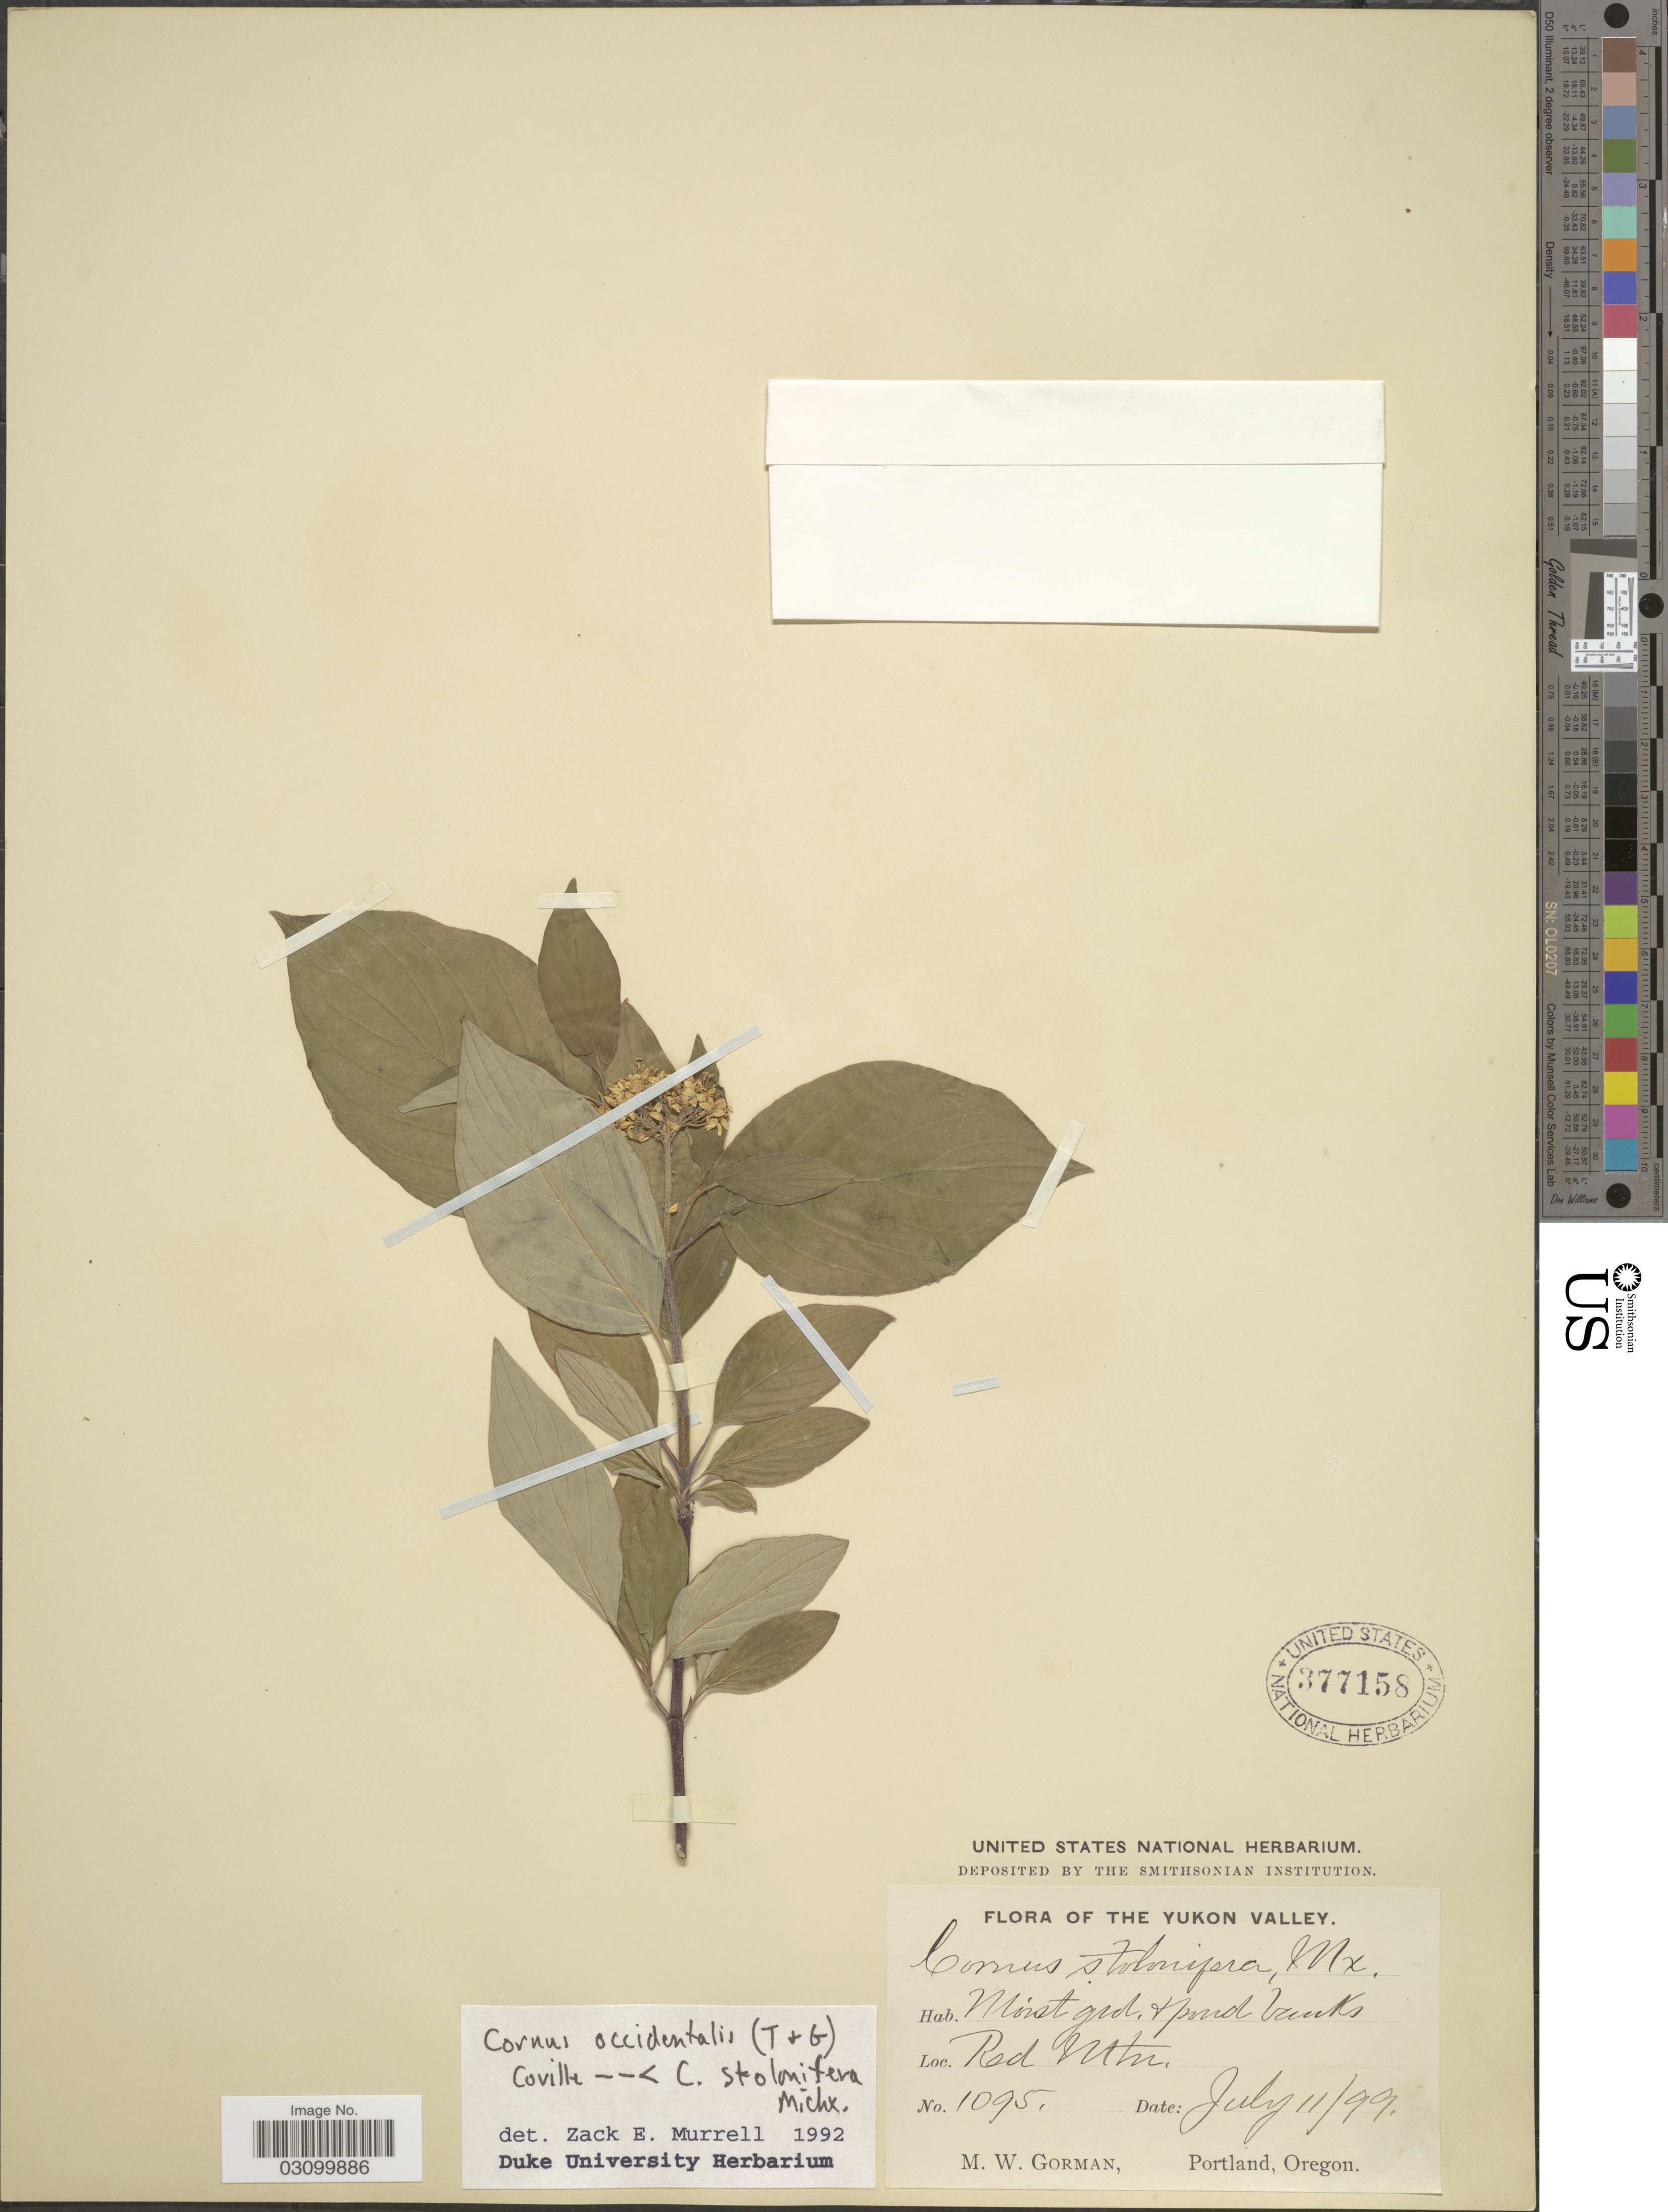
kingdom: Plantae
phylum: Tracheophyta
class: Magnoliopsida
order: Cornales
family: Cornaceae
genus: Cornus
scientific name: Cornus sp.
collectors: M. W. Gorman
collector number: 1095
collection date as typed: Transcribed d/m/y: 11/7/99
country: Canada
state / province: Yukon Territory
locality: Yukon Valley. Red Mtn.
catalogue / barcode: US 377158